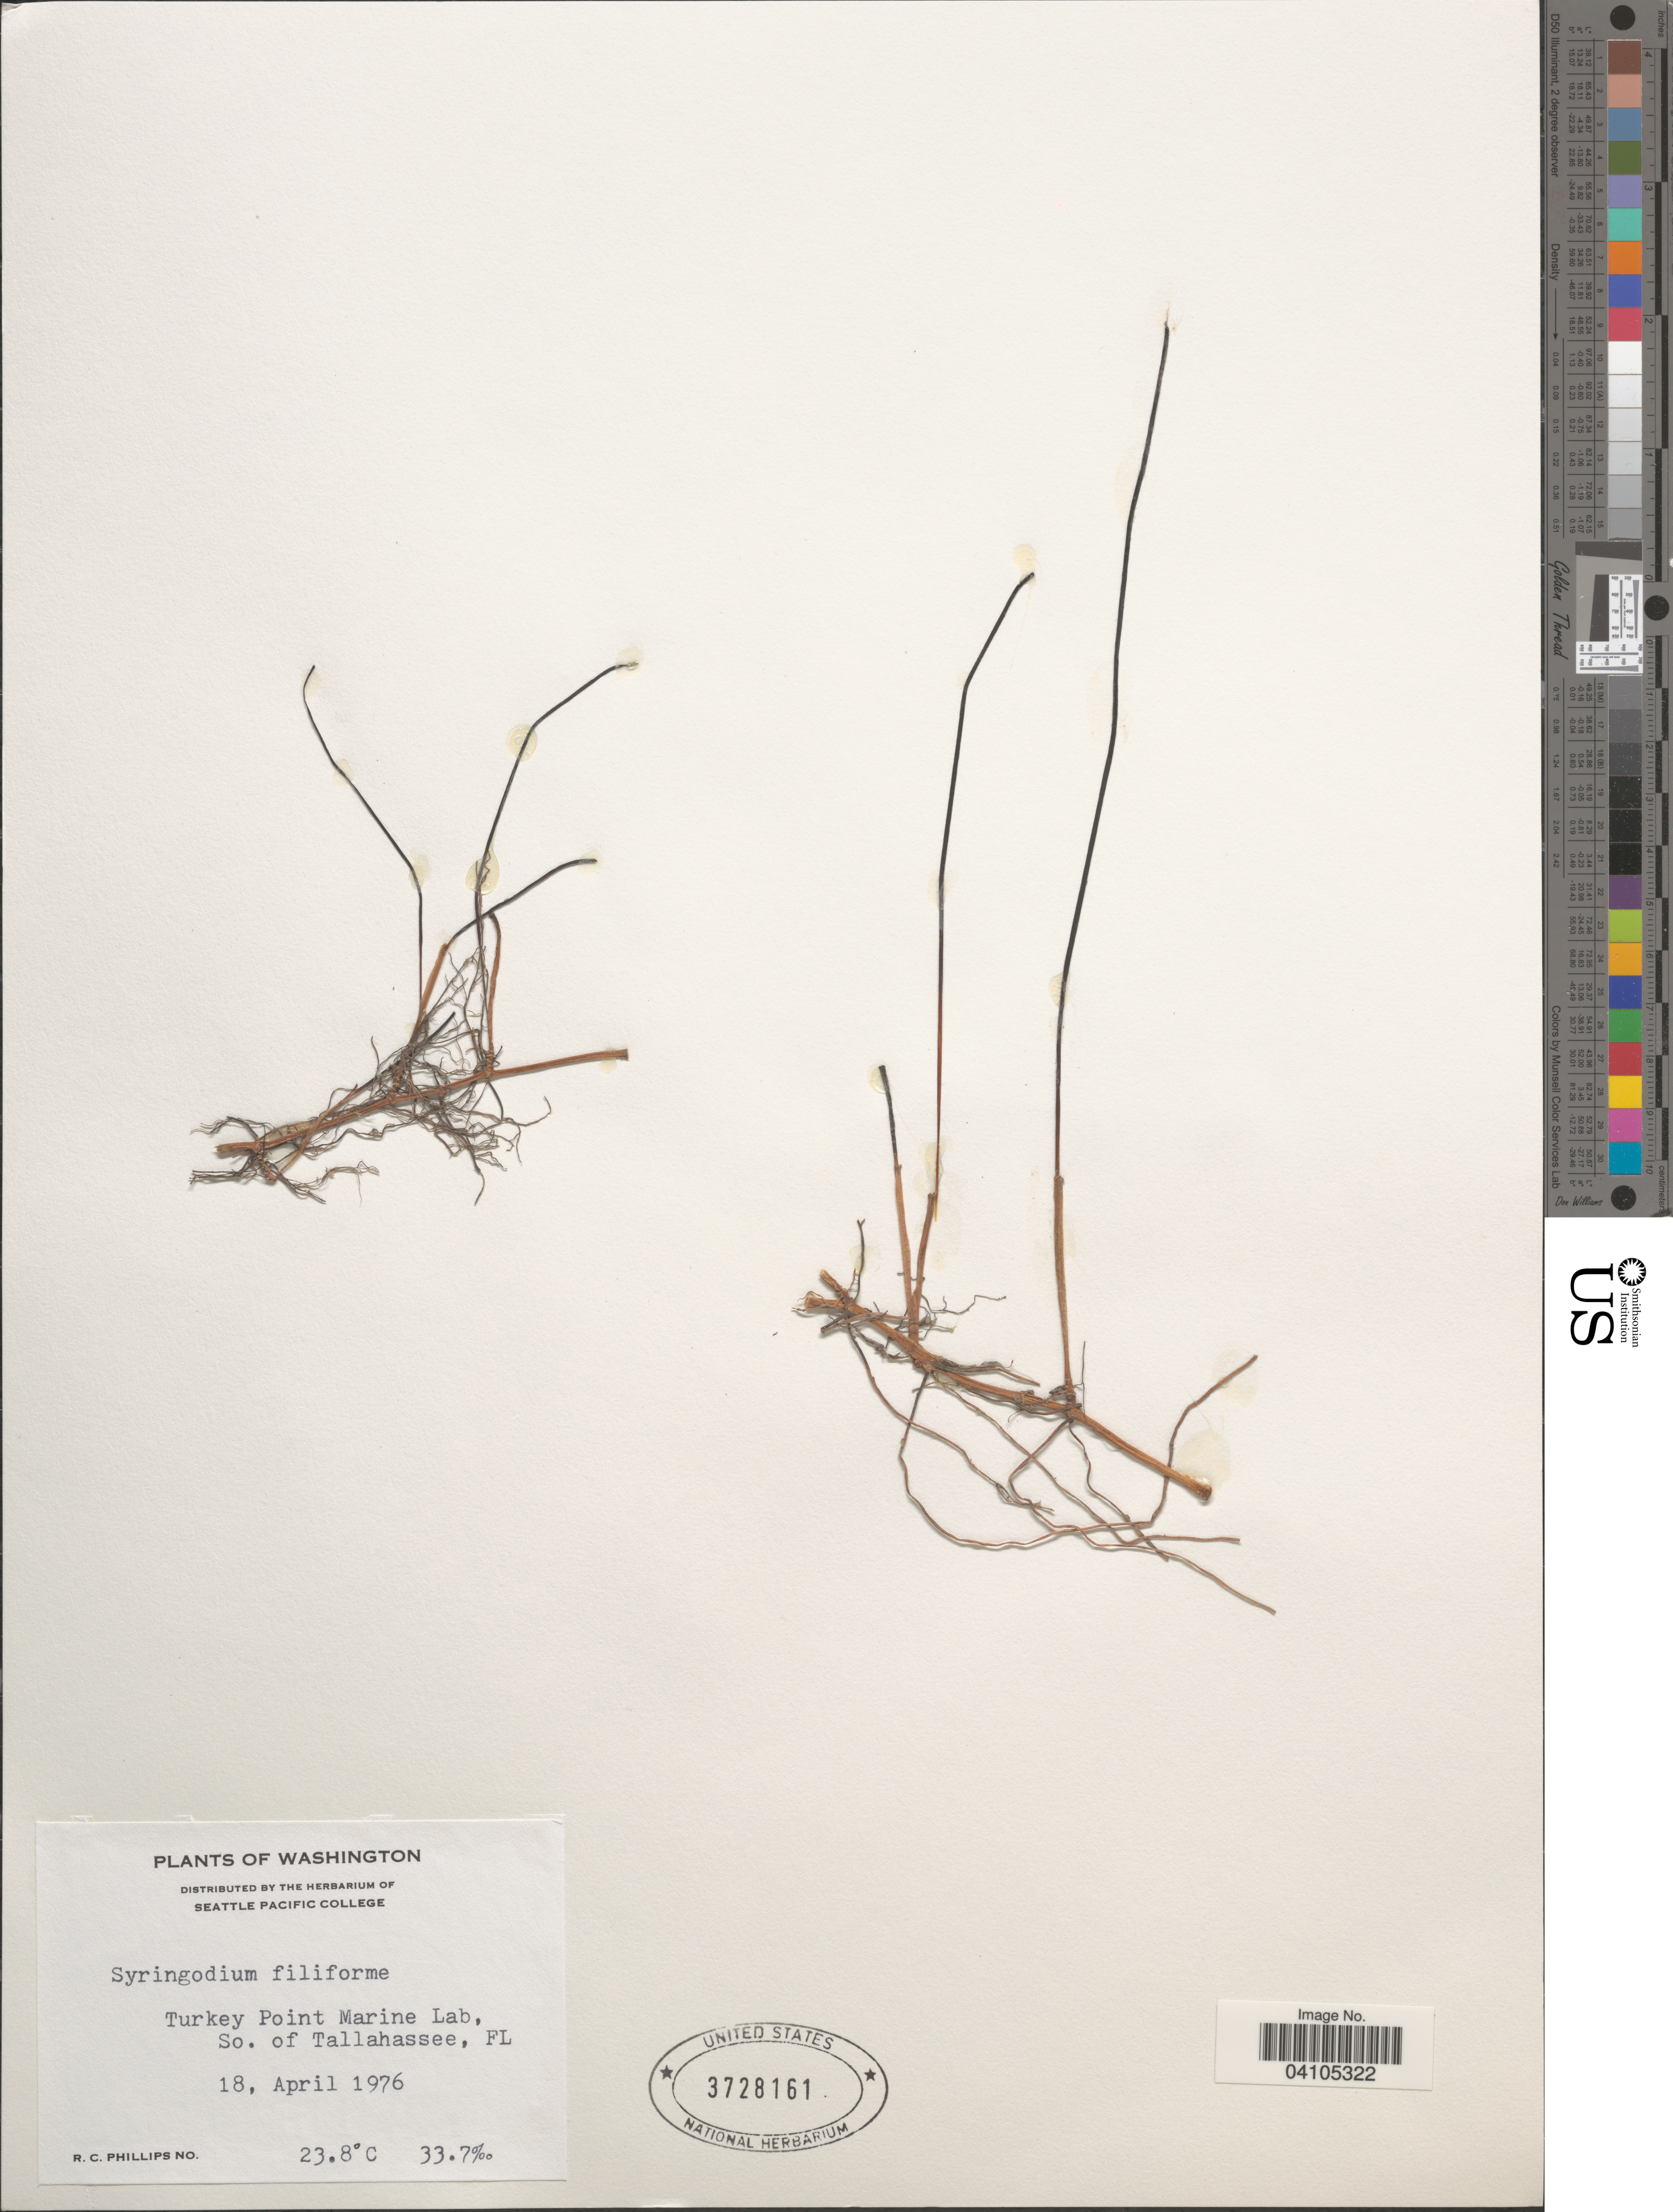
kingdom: Plantae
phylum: Tracheophyta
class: Liliopsida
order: Alismatales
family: Cymodoceaceae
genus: Syringodium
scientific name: Syringodium filiforme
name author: Kütz.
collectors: R. C. Phillips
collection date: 1976-04-18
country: United States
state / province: Florida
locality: Turkey Point Marine Lab, So. of Tallahassee.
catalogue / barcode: US 3728161